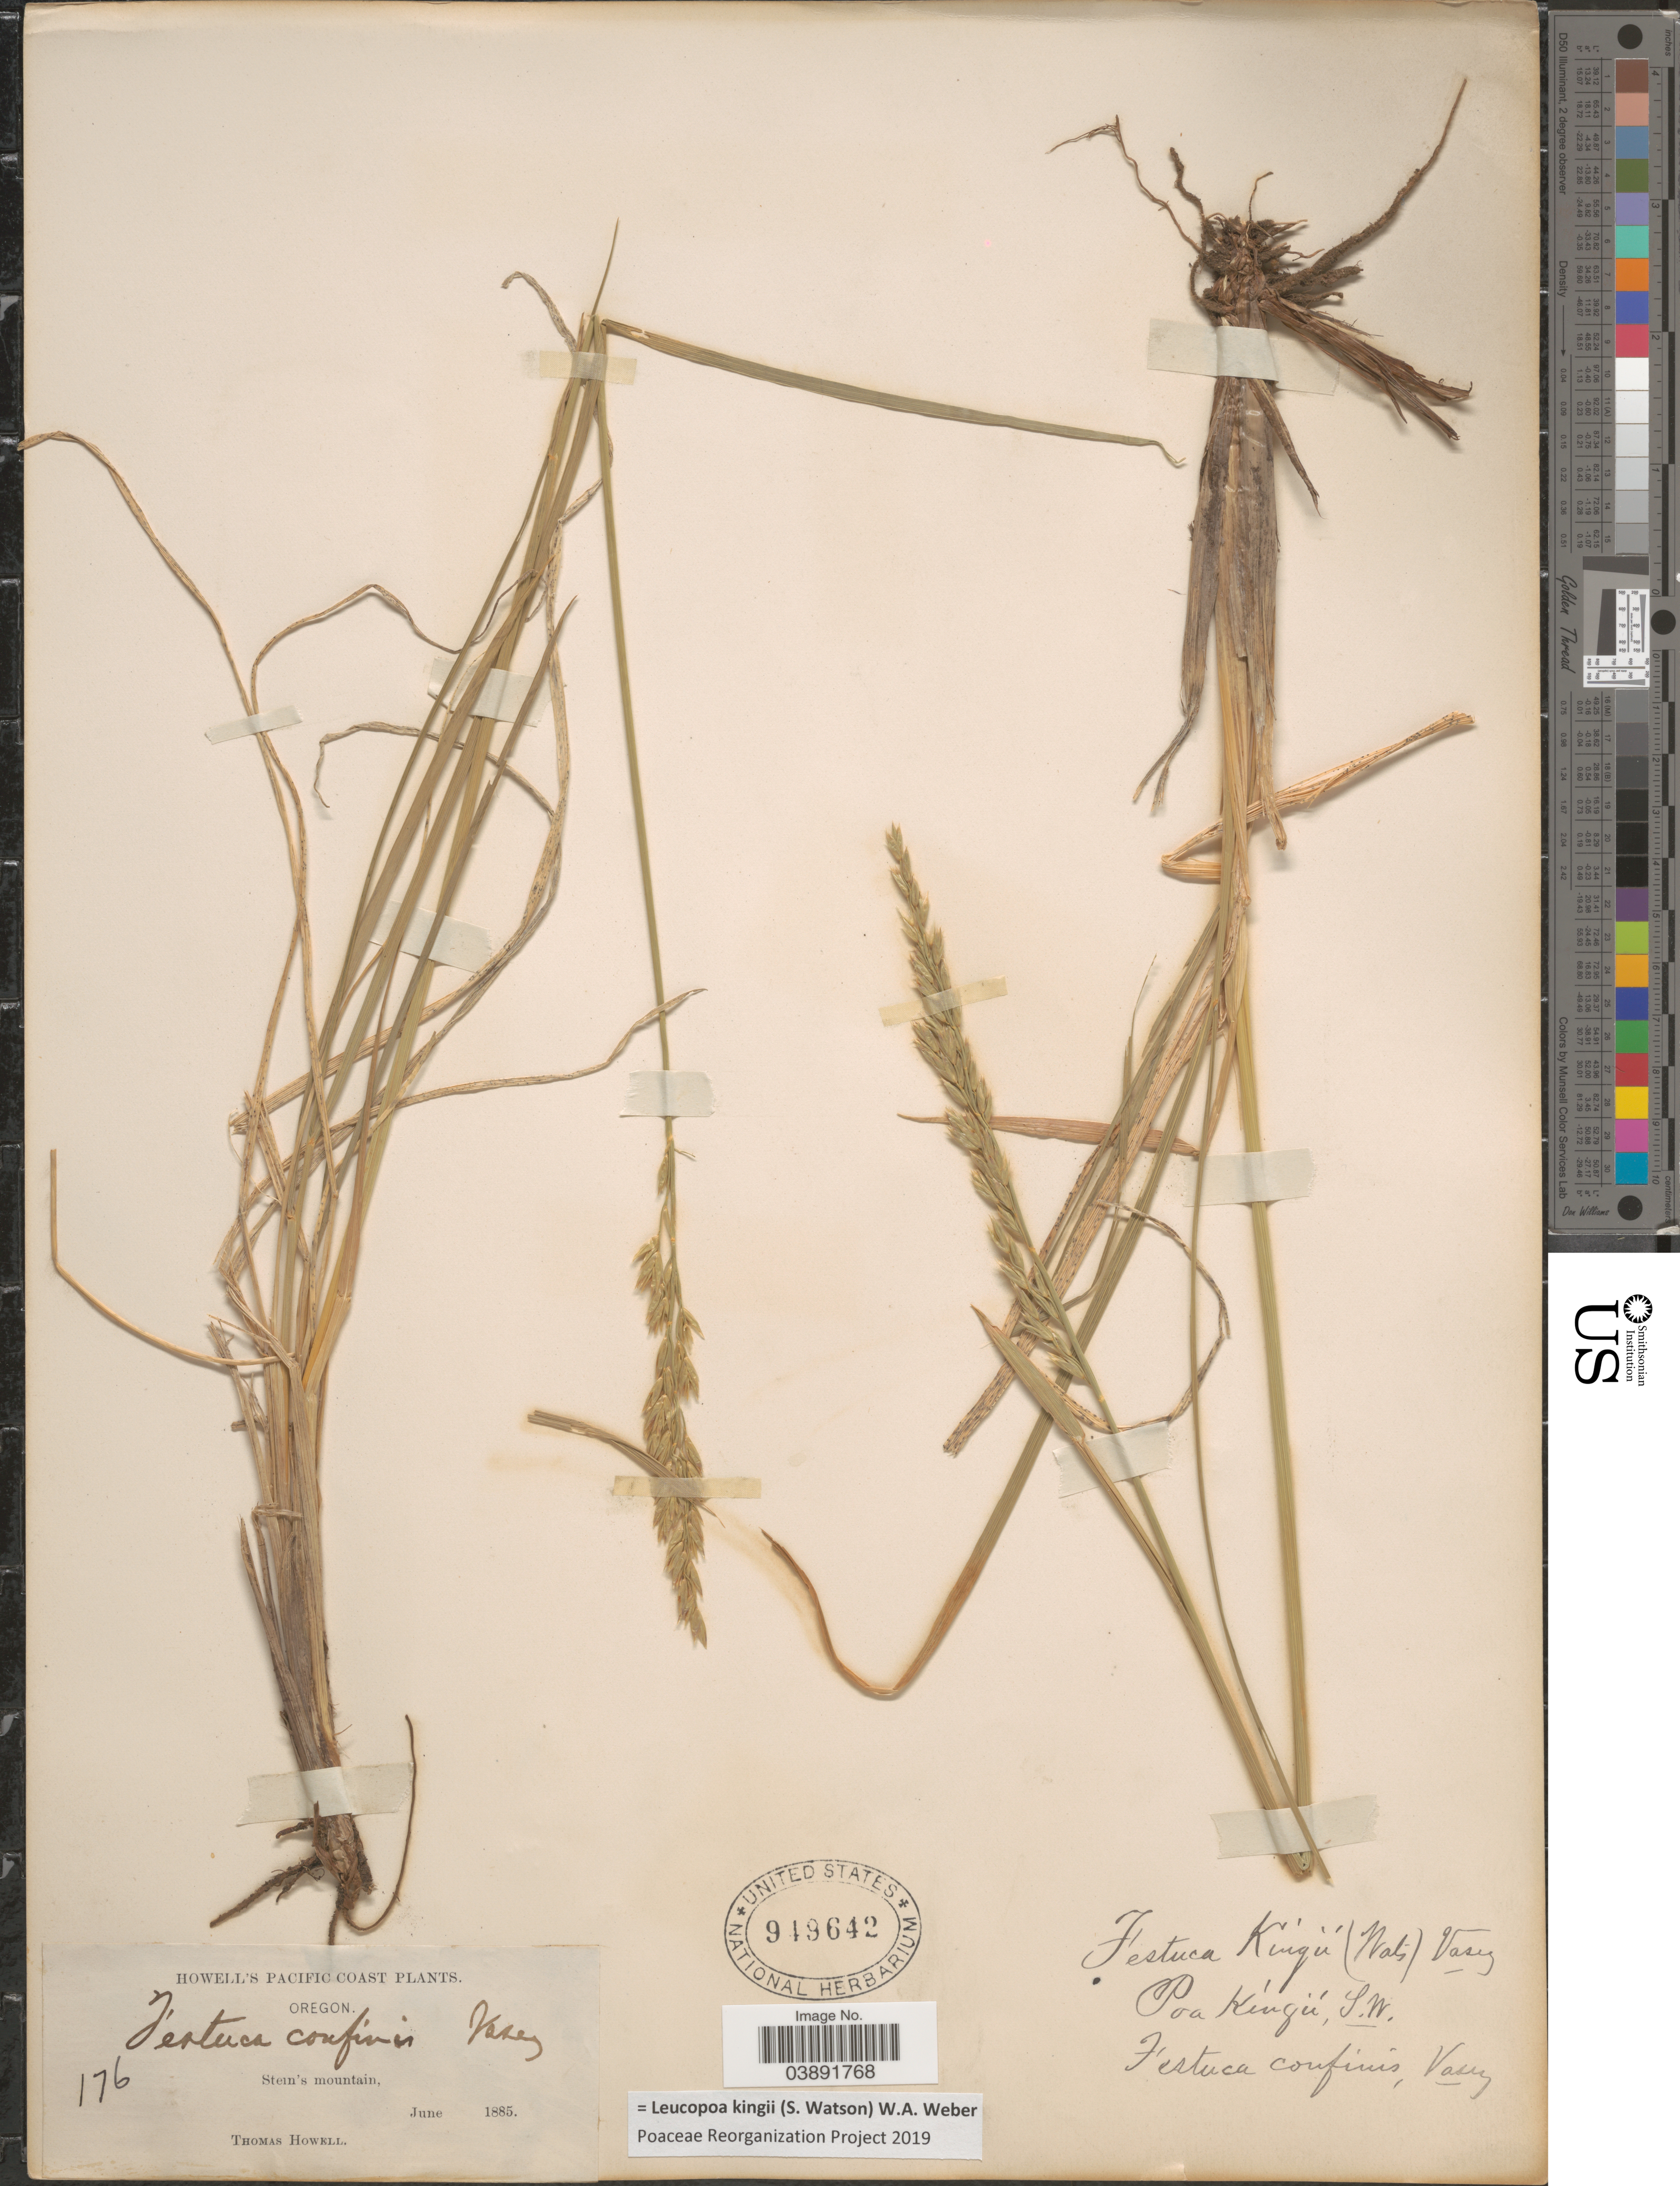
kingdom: Plantae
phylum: Tracheophyta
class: Liliopsida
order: Poales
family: Poaceae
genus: Hesperochloa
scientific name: Hesperochloa kingii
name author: (S. Watson) Rydb.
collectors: T. Howell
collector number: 76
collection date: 1885-06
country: United States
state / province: Oregon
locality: Pacific Coast. Stein's mountain.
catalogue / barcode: US 949642